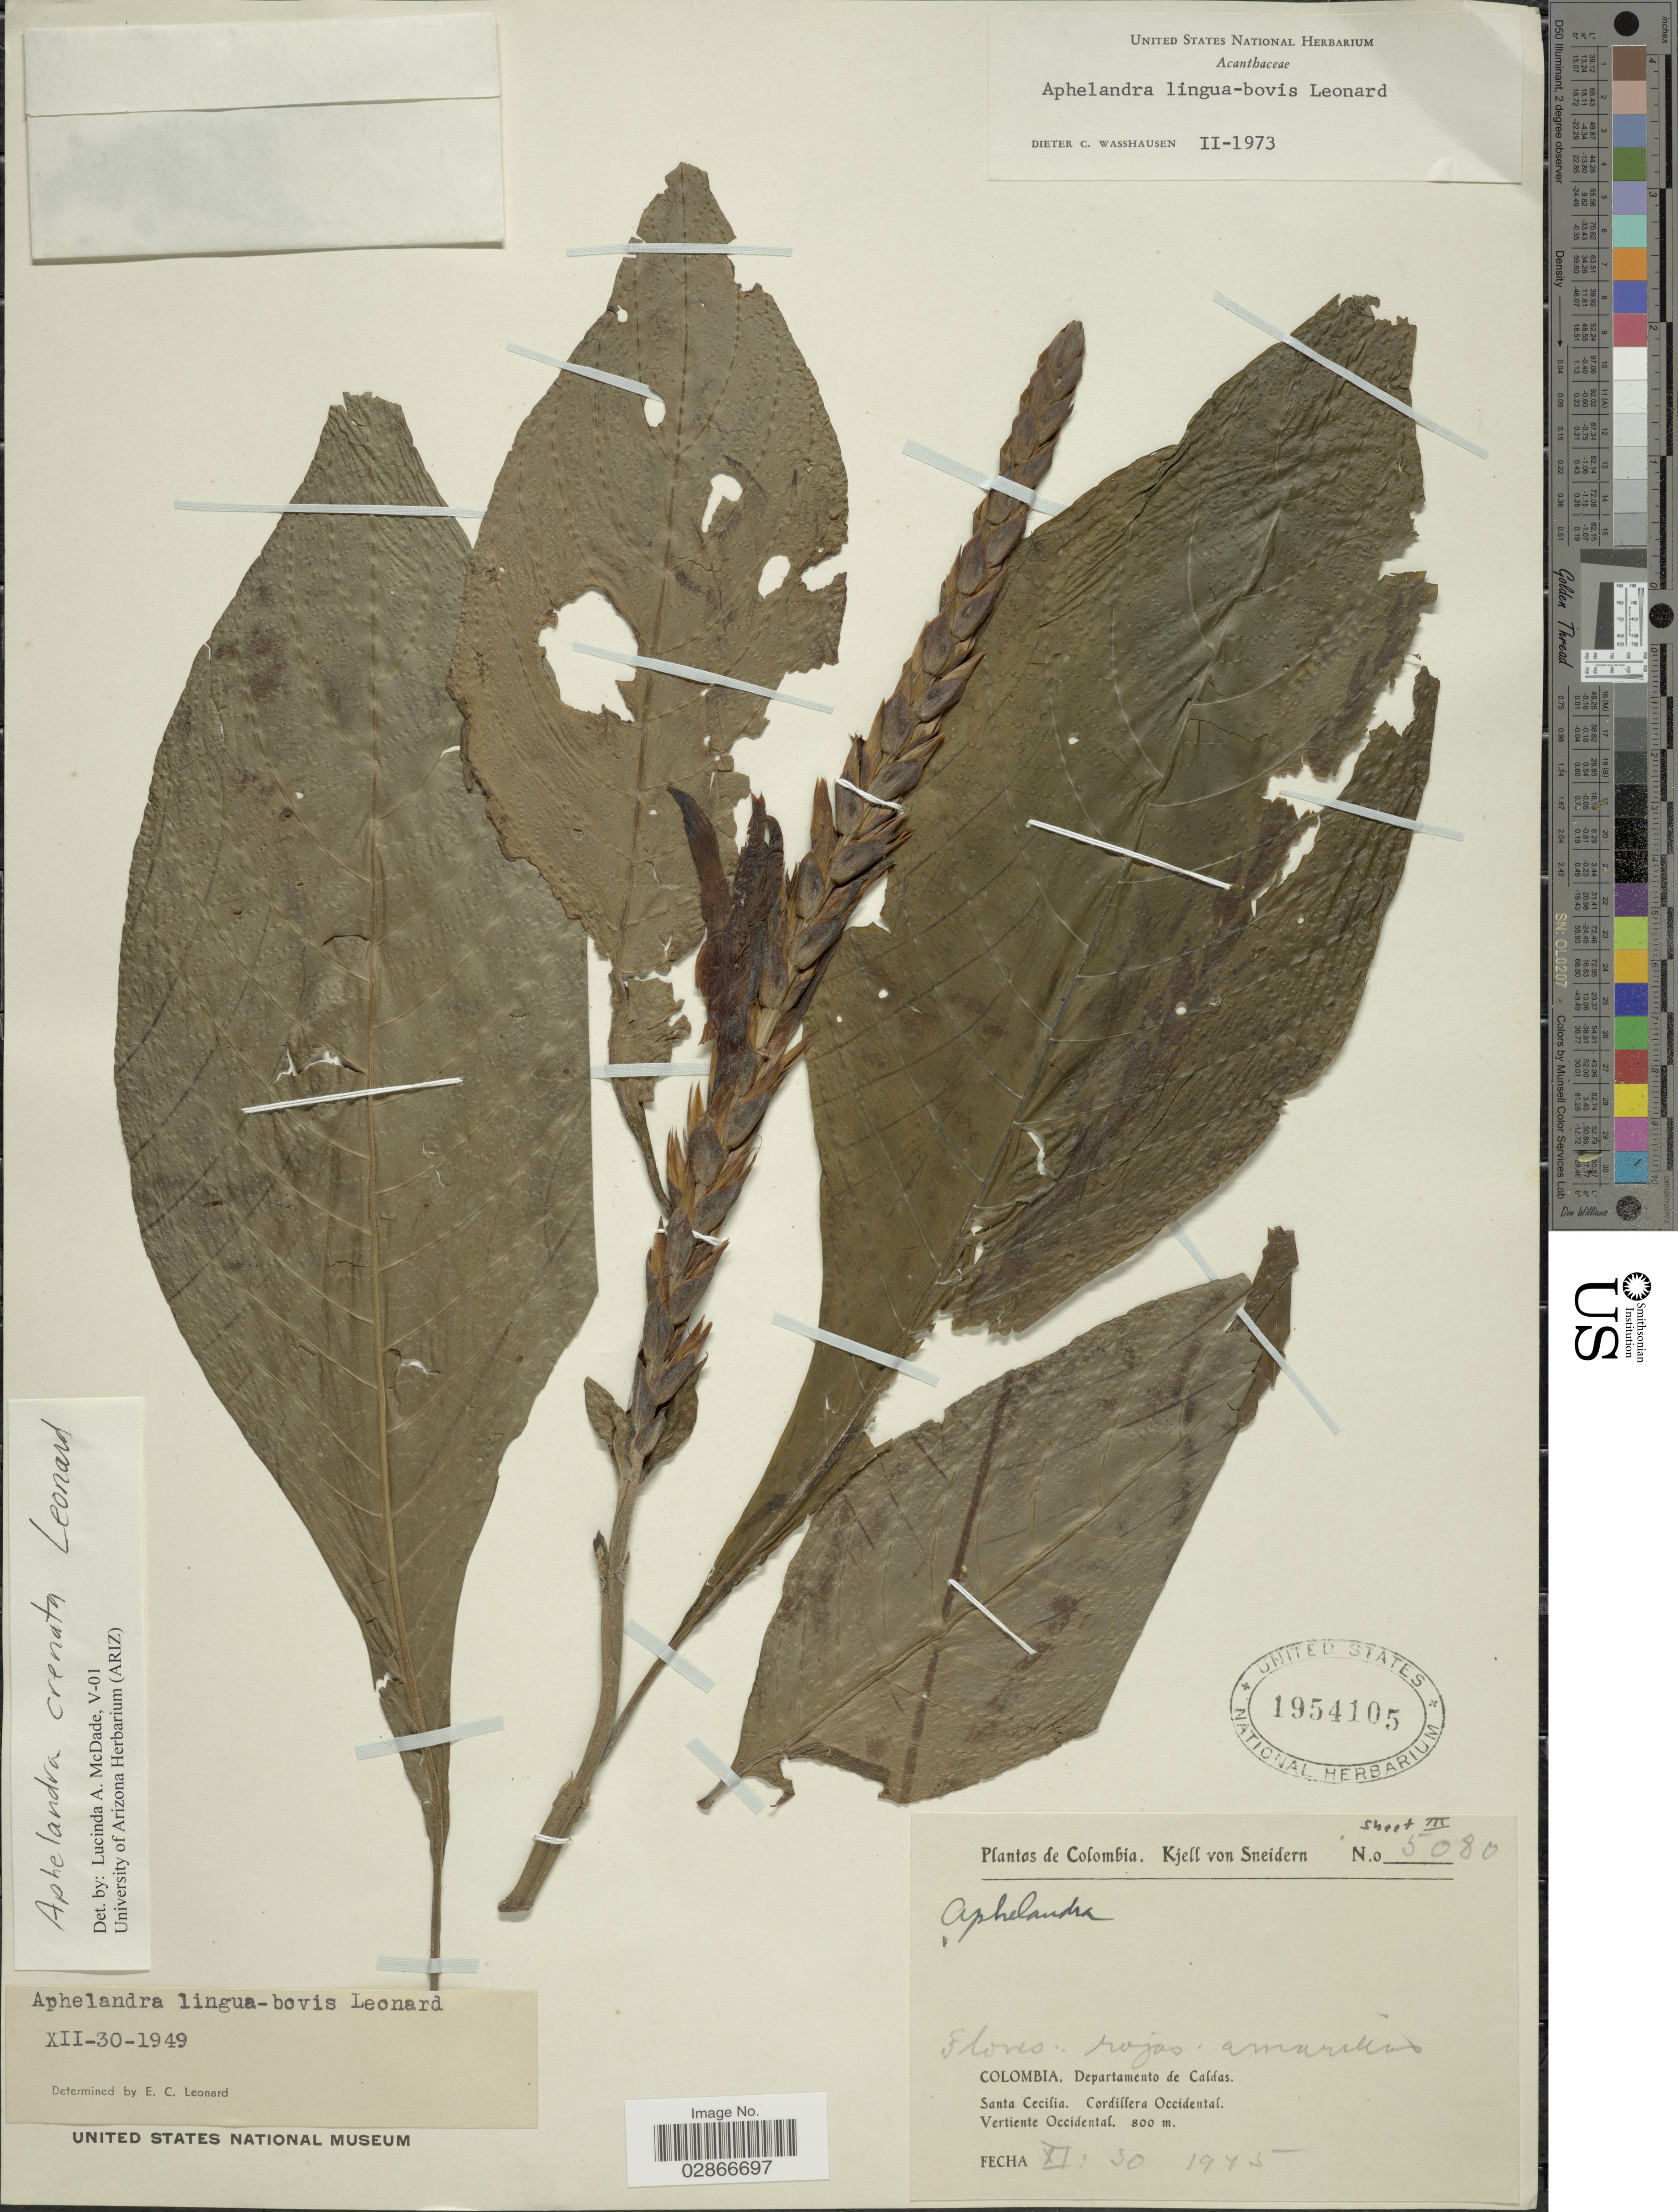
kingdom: Plantae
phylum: Tracheophyta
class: Magnoliopsida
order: Lamiales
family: Acanthaceae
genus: Aphelandra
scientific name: Aphelandra crenata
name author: Leonard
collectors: K. von Sneidern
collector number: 5080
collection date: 1945-11-30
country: Colombia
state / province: Caldas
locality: Departamento de Caldas. Santa Cecilia. Cordillera Occidental. Vertiente Occidental.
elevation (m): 800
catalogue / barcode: US 1954105